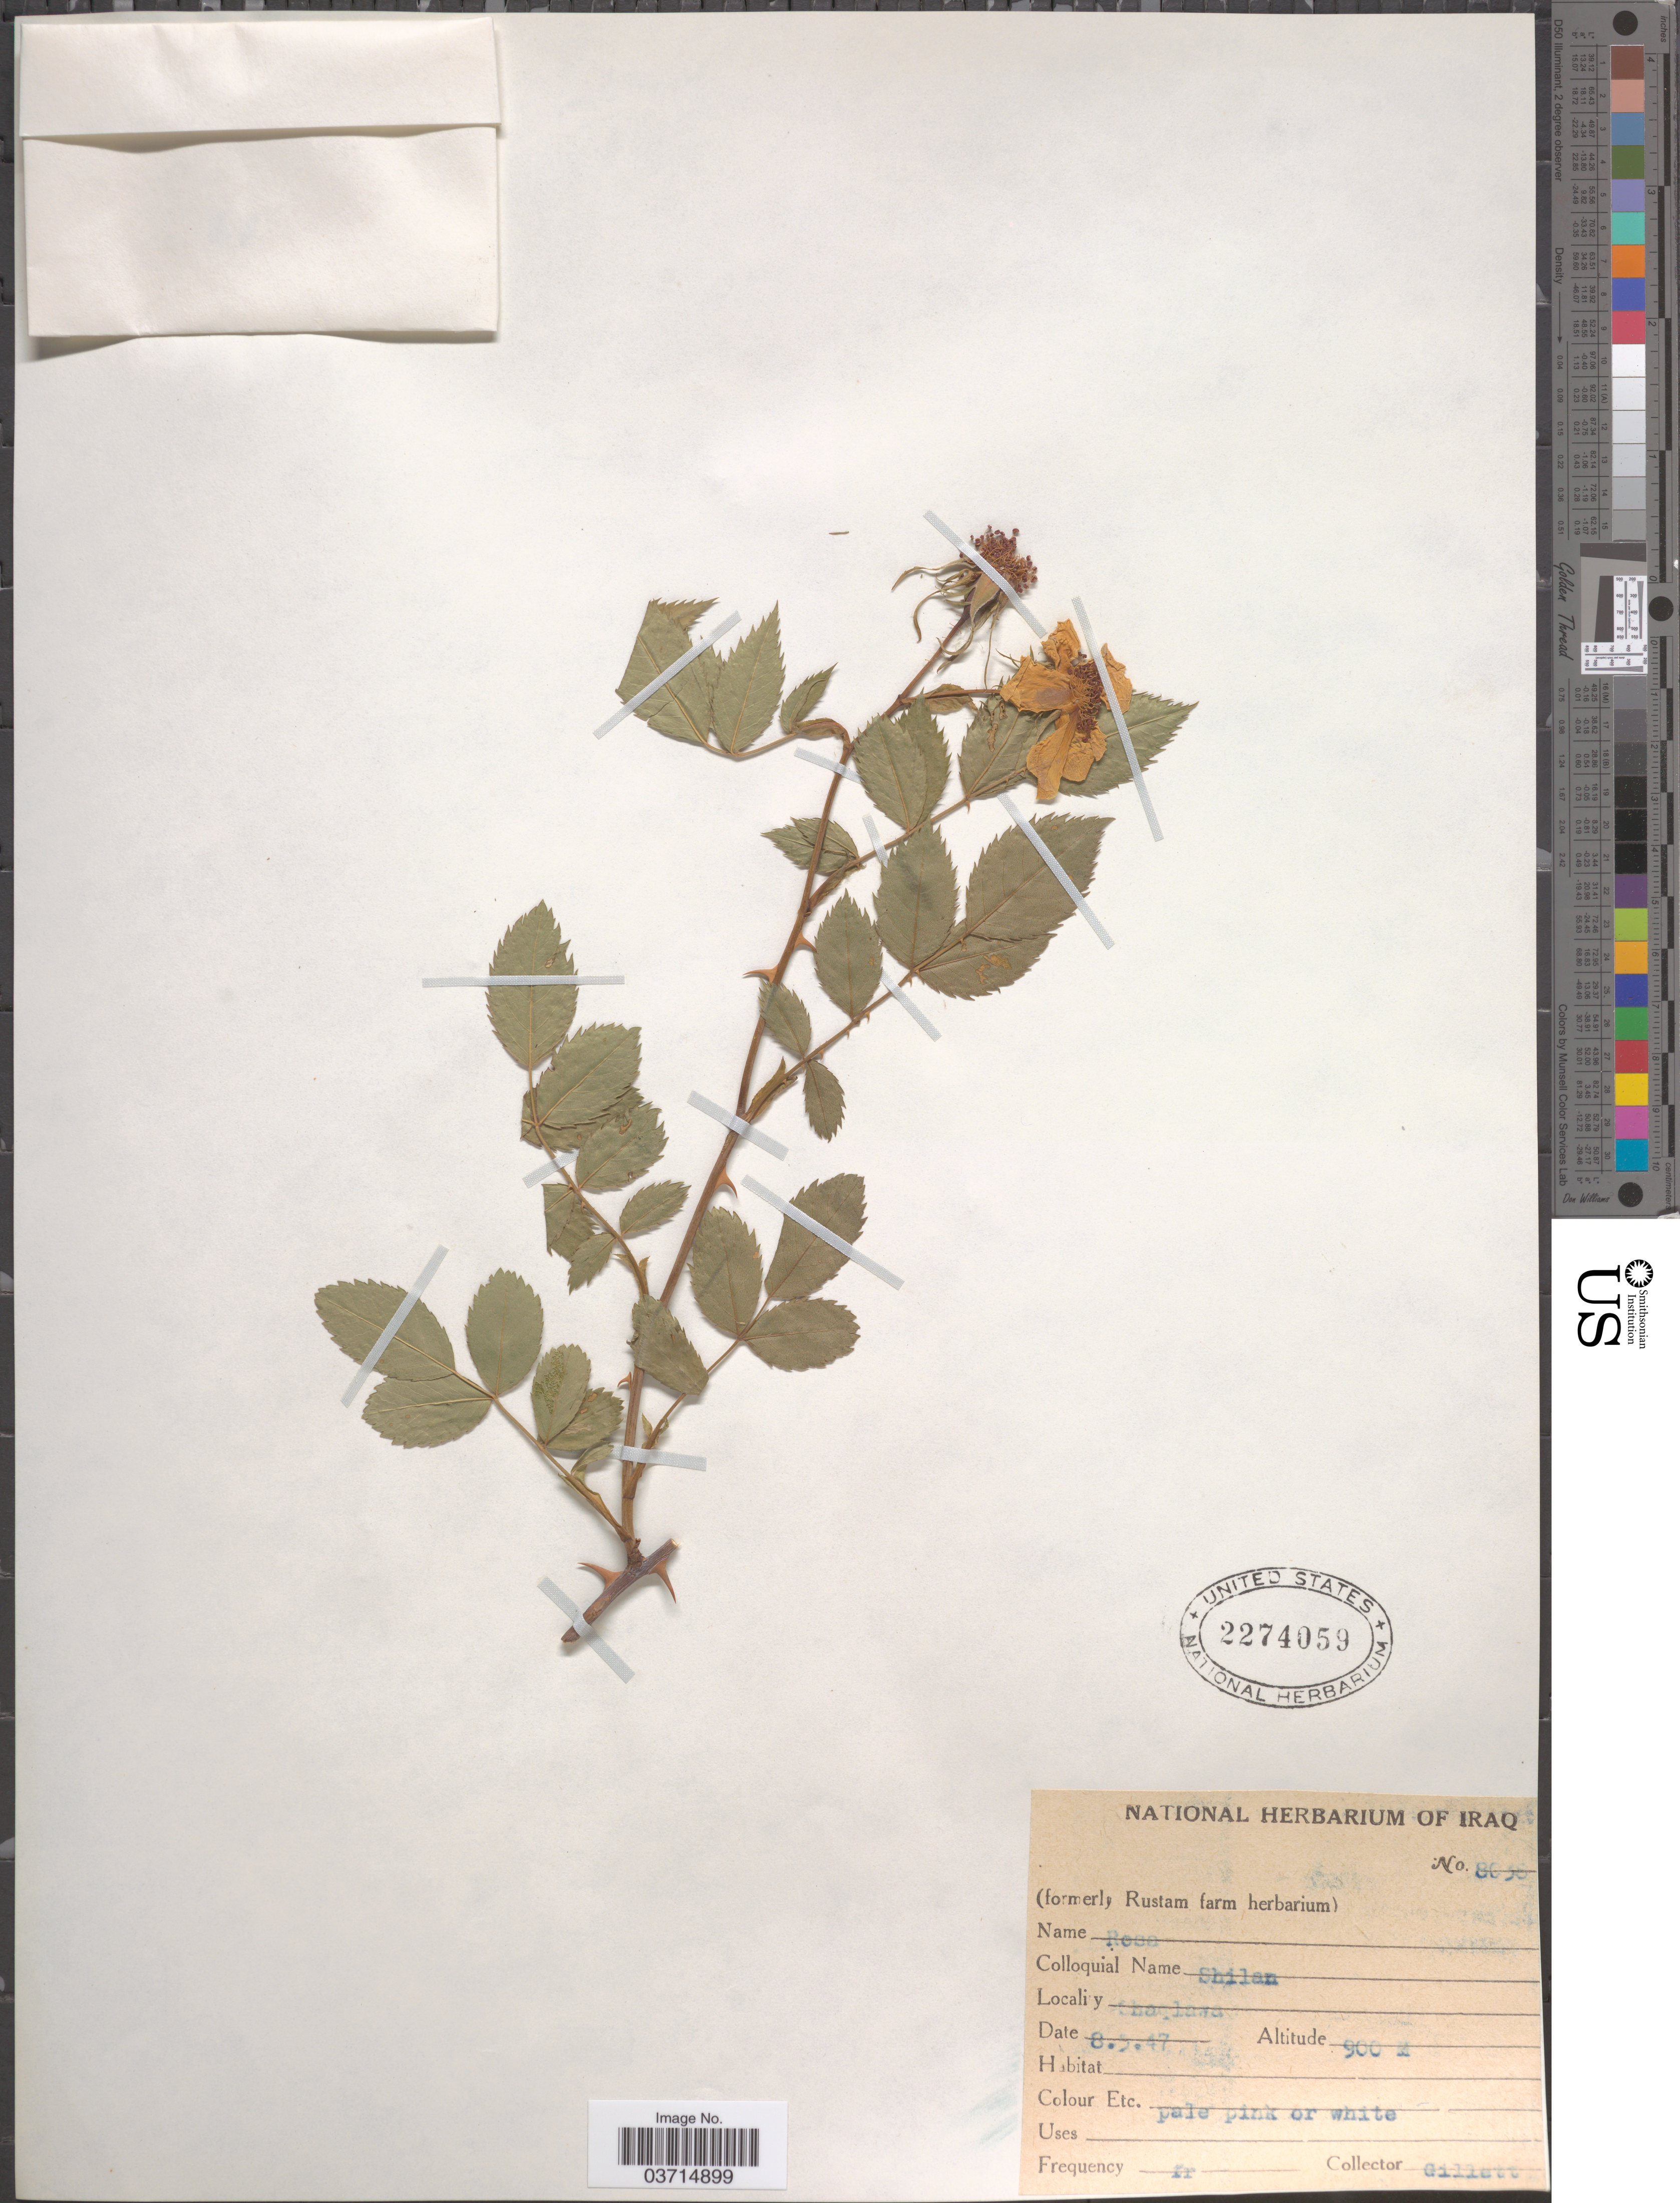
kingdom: Plantae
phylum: Tracheophyta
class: Magnoliopsida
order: Rosales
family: Rosaceae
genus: Rosa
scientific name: Rosa sp.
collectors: Gillett, --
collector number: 8038*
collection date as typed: Transcribed d/m/y: 8/5/47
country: Iraq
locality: Chaqland [interpreted].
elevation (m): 900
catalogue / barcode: US 2274059